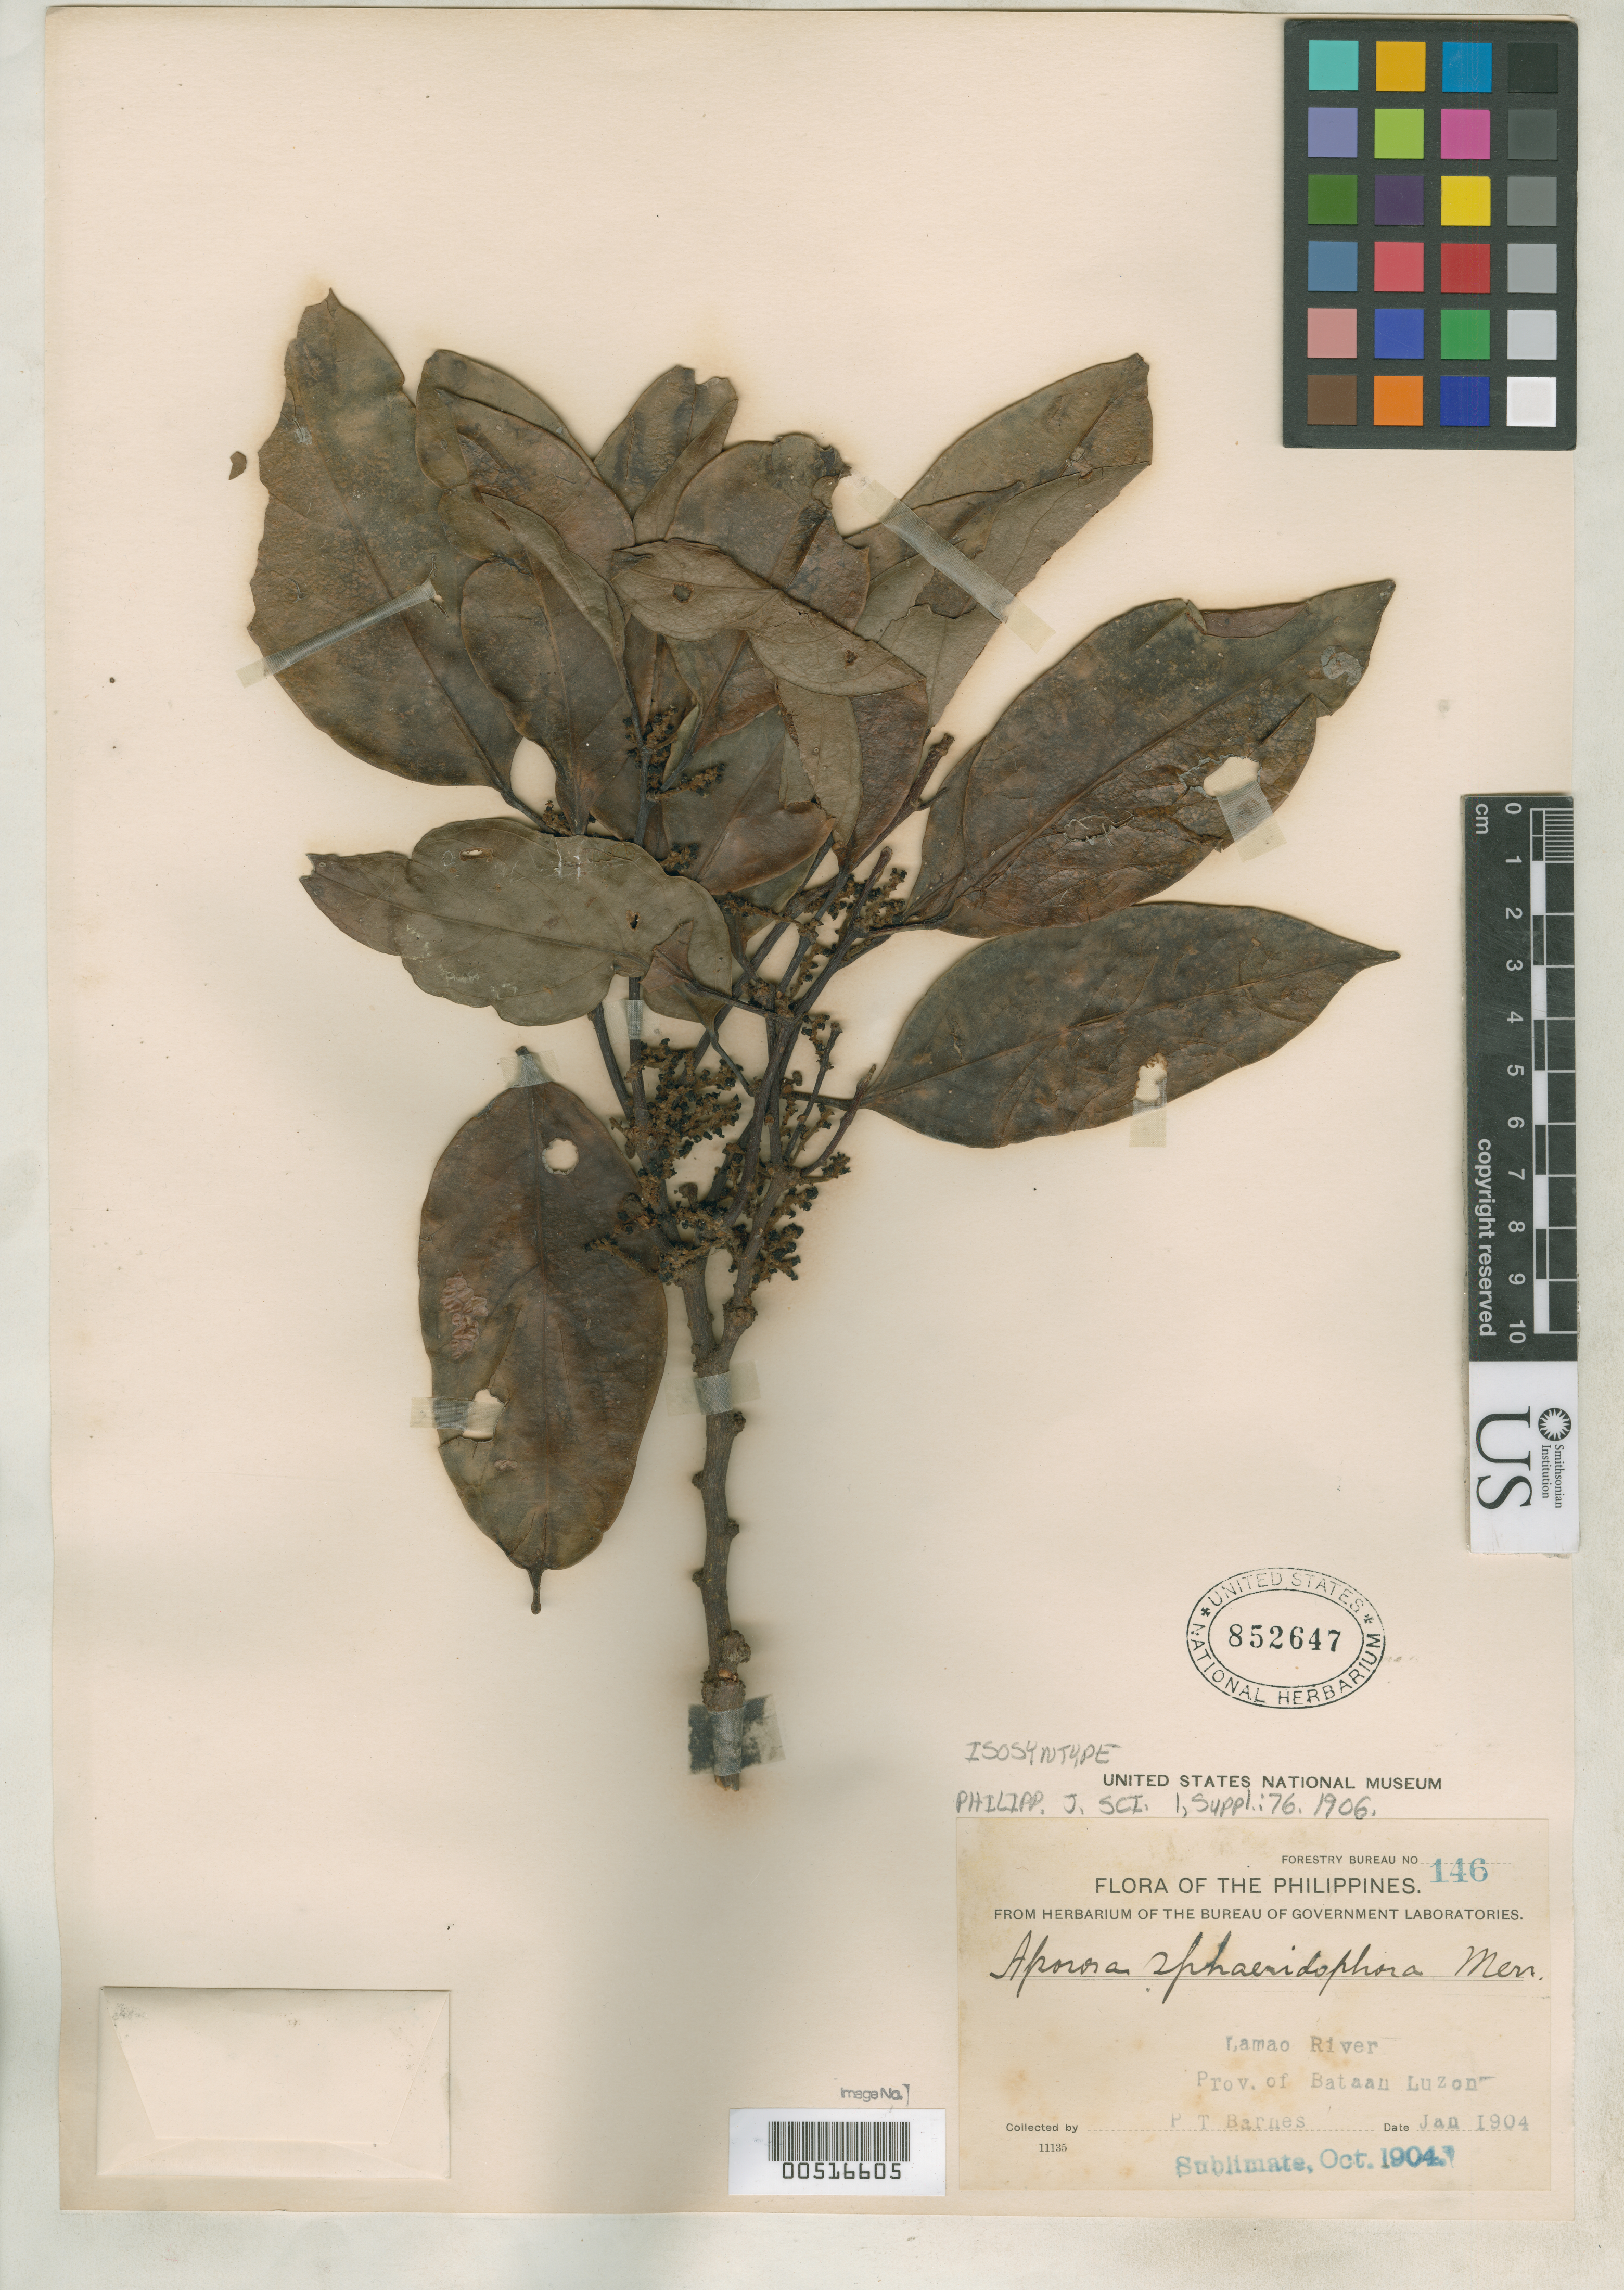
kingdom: Plantae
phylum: Tracheophyta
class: Magnoliopsida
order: Malpighiales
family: Phyllanthaceae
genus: Aporosa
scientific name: Aporosa sphaeridophora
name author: Merr.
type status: Isosyntype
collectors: P. Barnes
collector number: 146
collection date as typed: Jan 1904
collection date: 1904-01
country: Philippines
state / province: Central Luzon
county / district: Bataan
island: Luzon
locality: Lamao River.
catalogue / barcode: US 852647